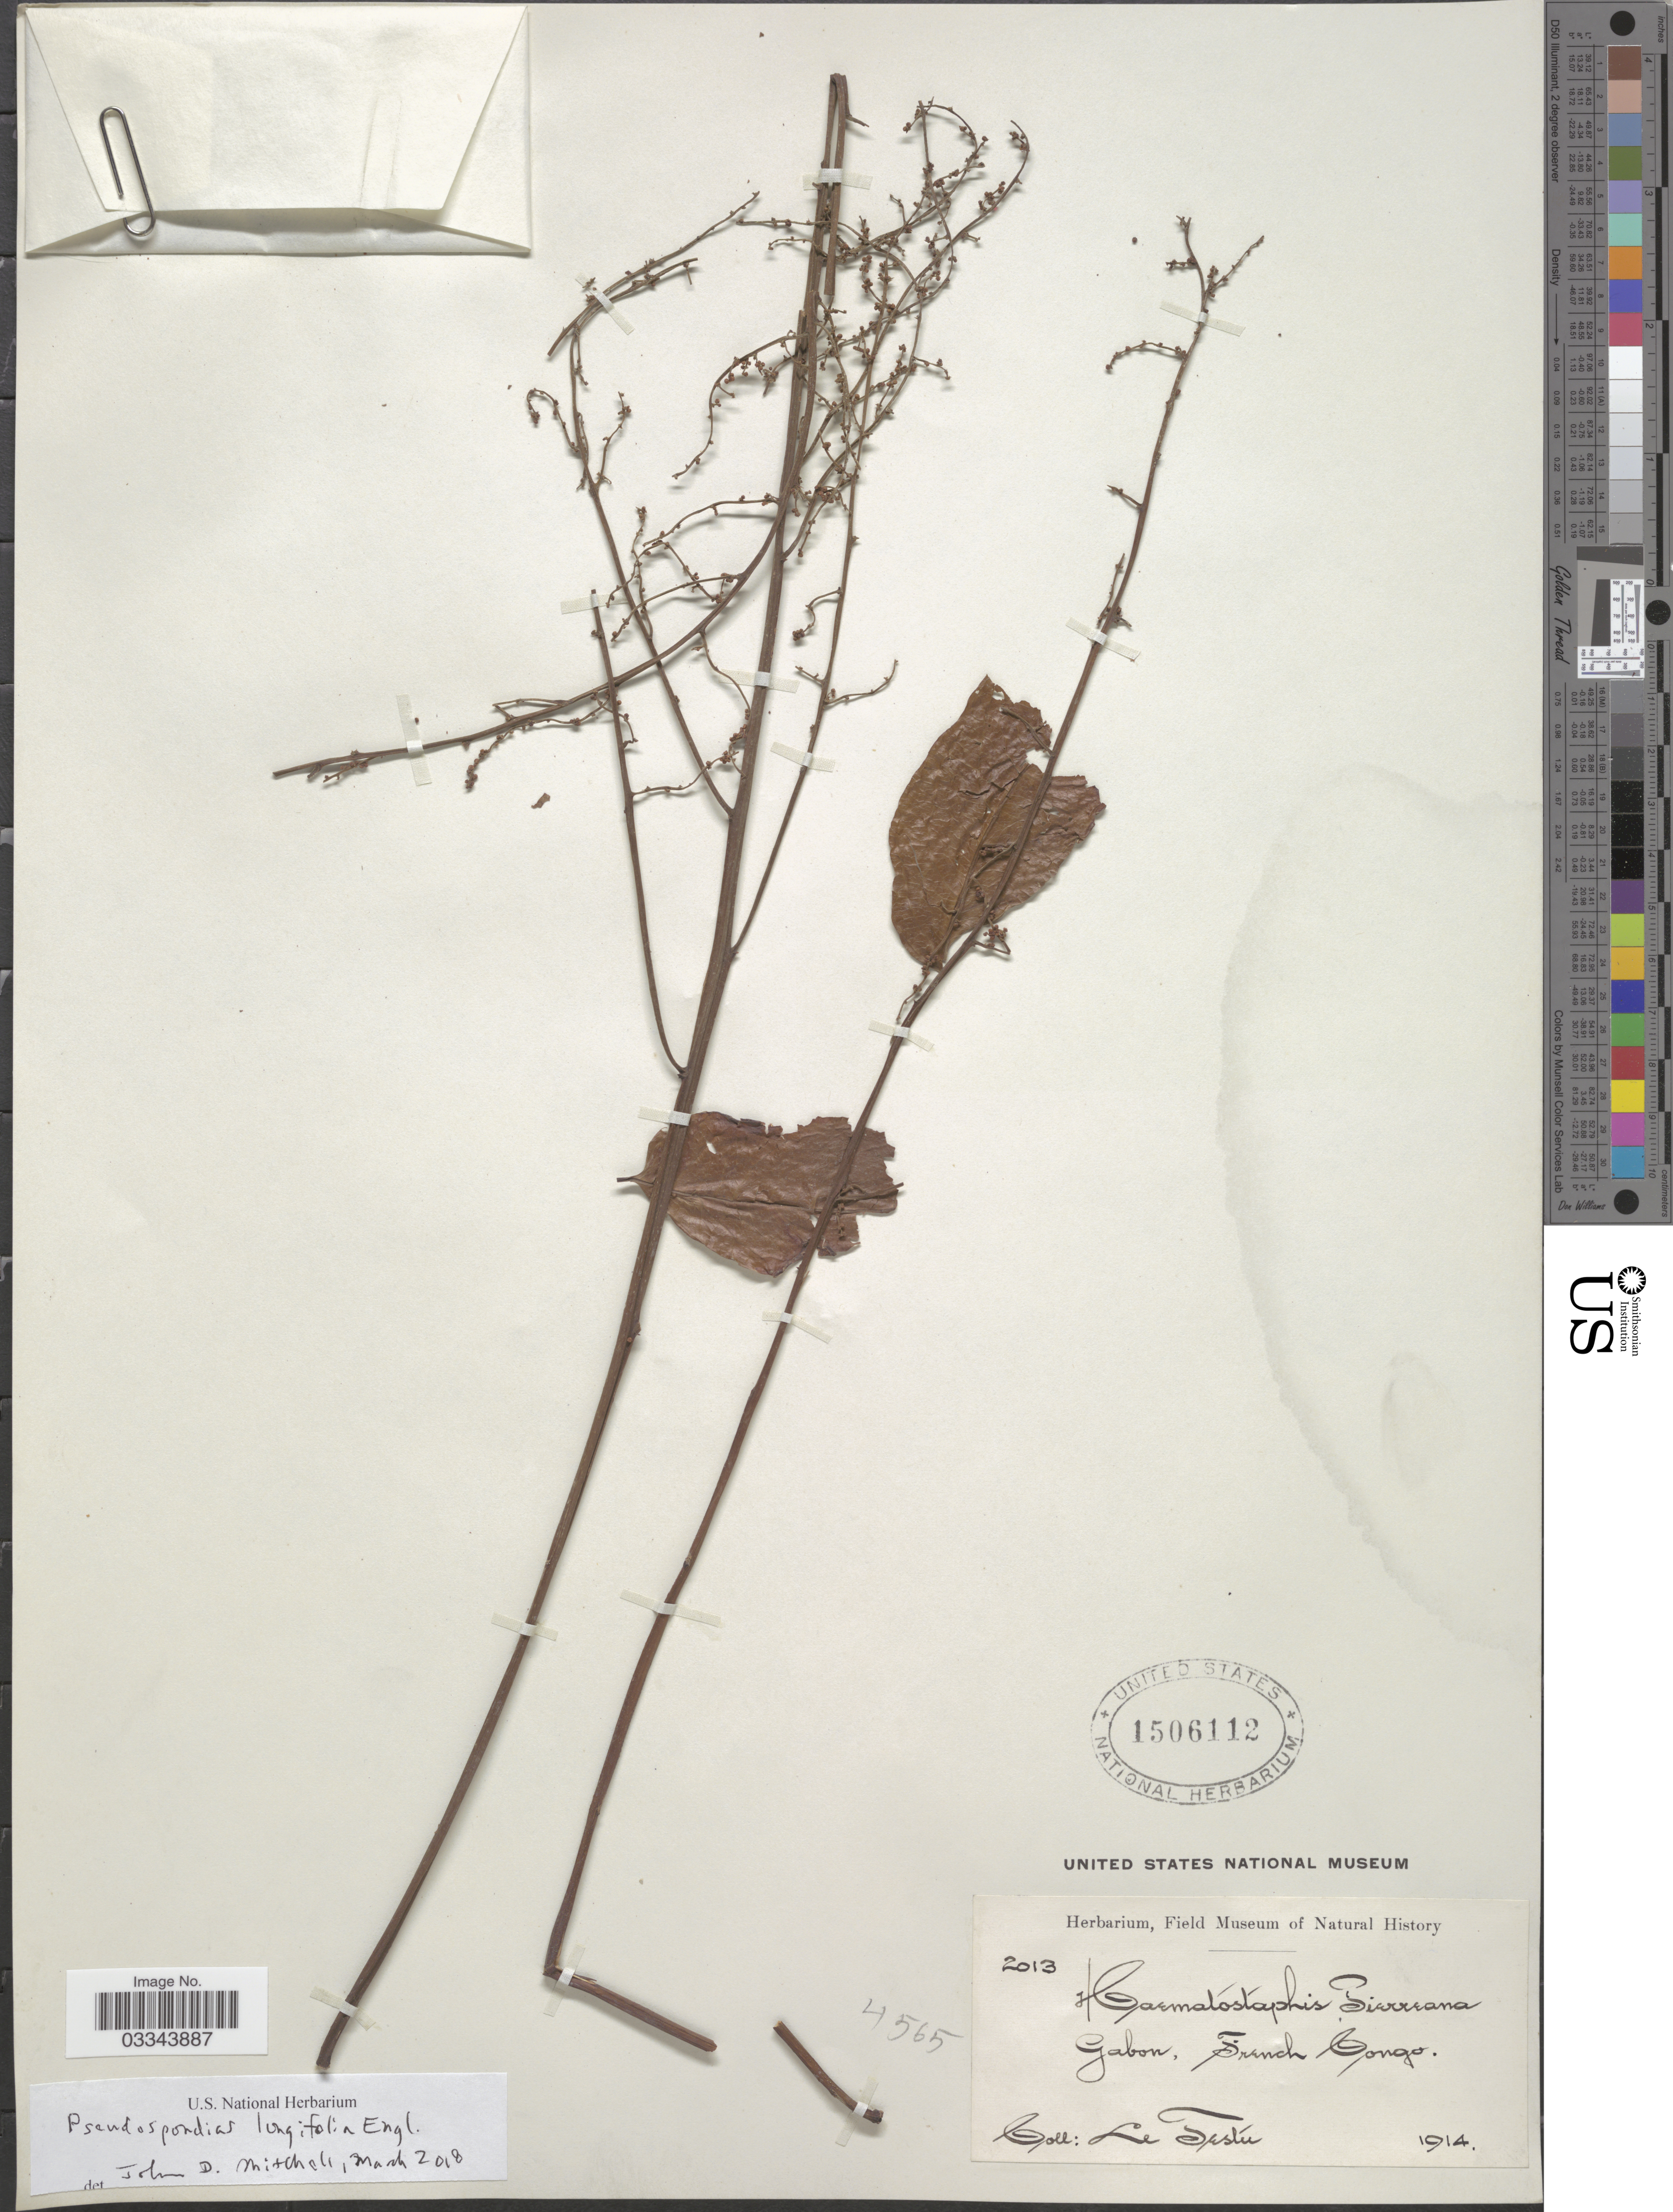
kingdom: Plantae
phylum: Tracheophyta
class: Magnoliopsida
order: Sapindales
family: Anacardiaceae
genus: Pseudospondias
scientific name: Pseudospondias longifolia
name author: Engl.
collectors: Le Testu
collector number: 2013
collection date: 1914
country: Gabon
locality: French Congo.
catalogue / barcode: US 1506112